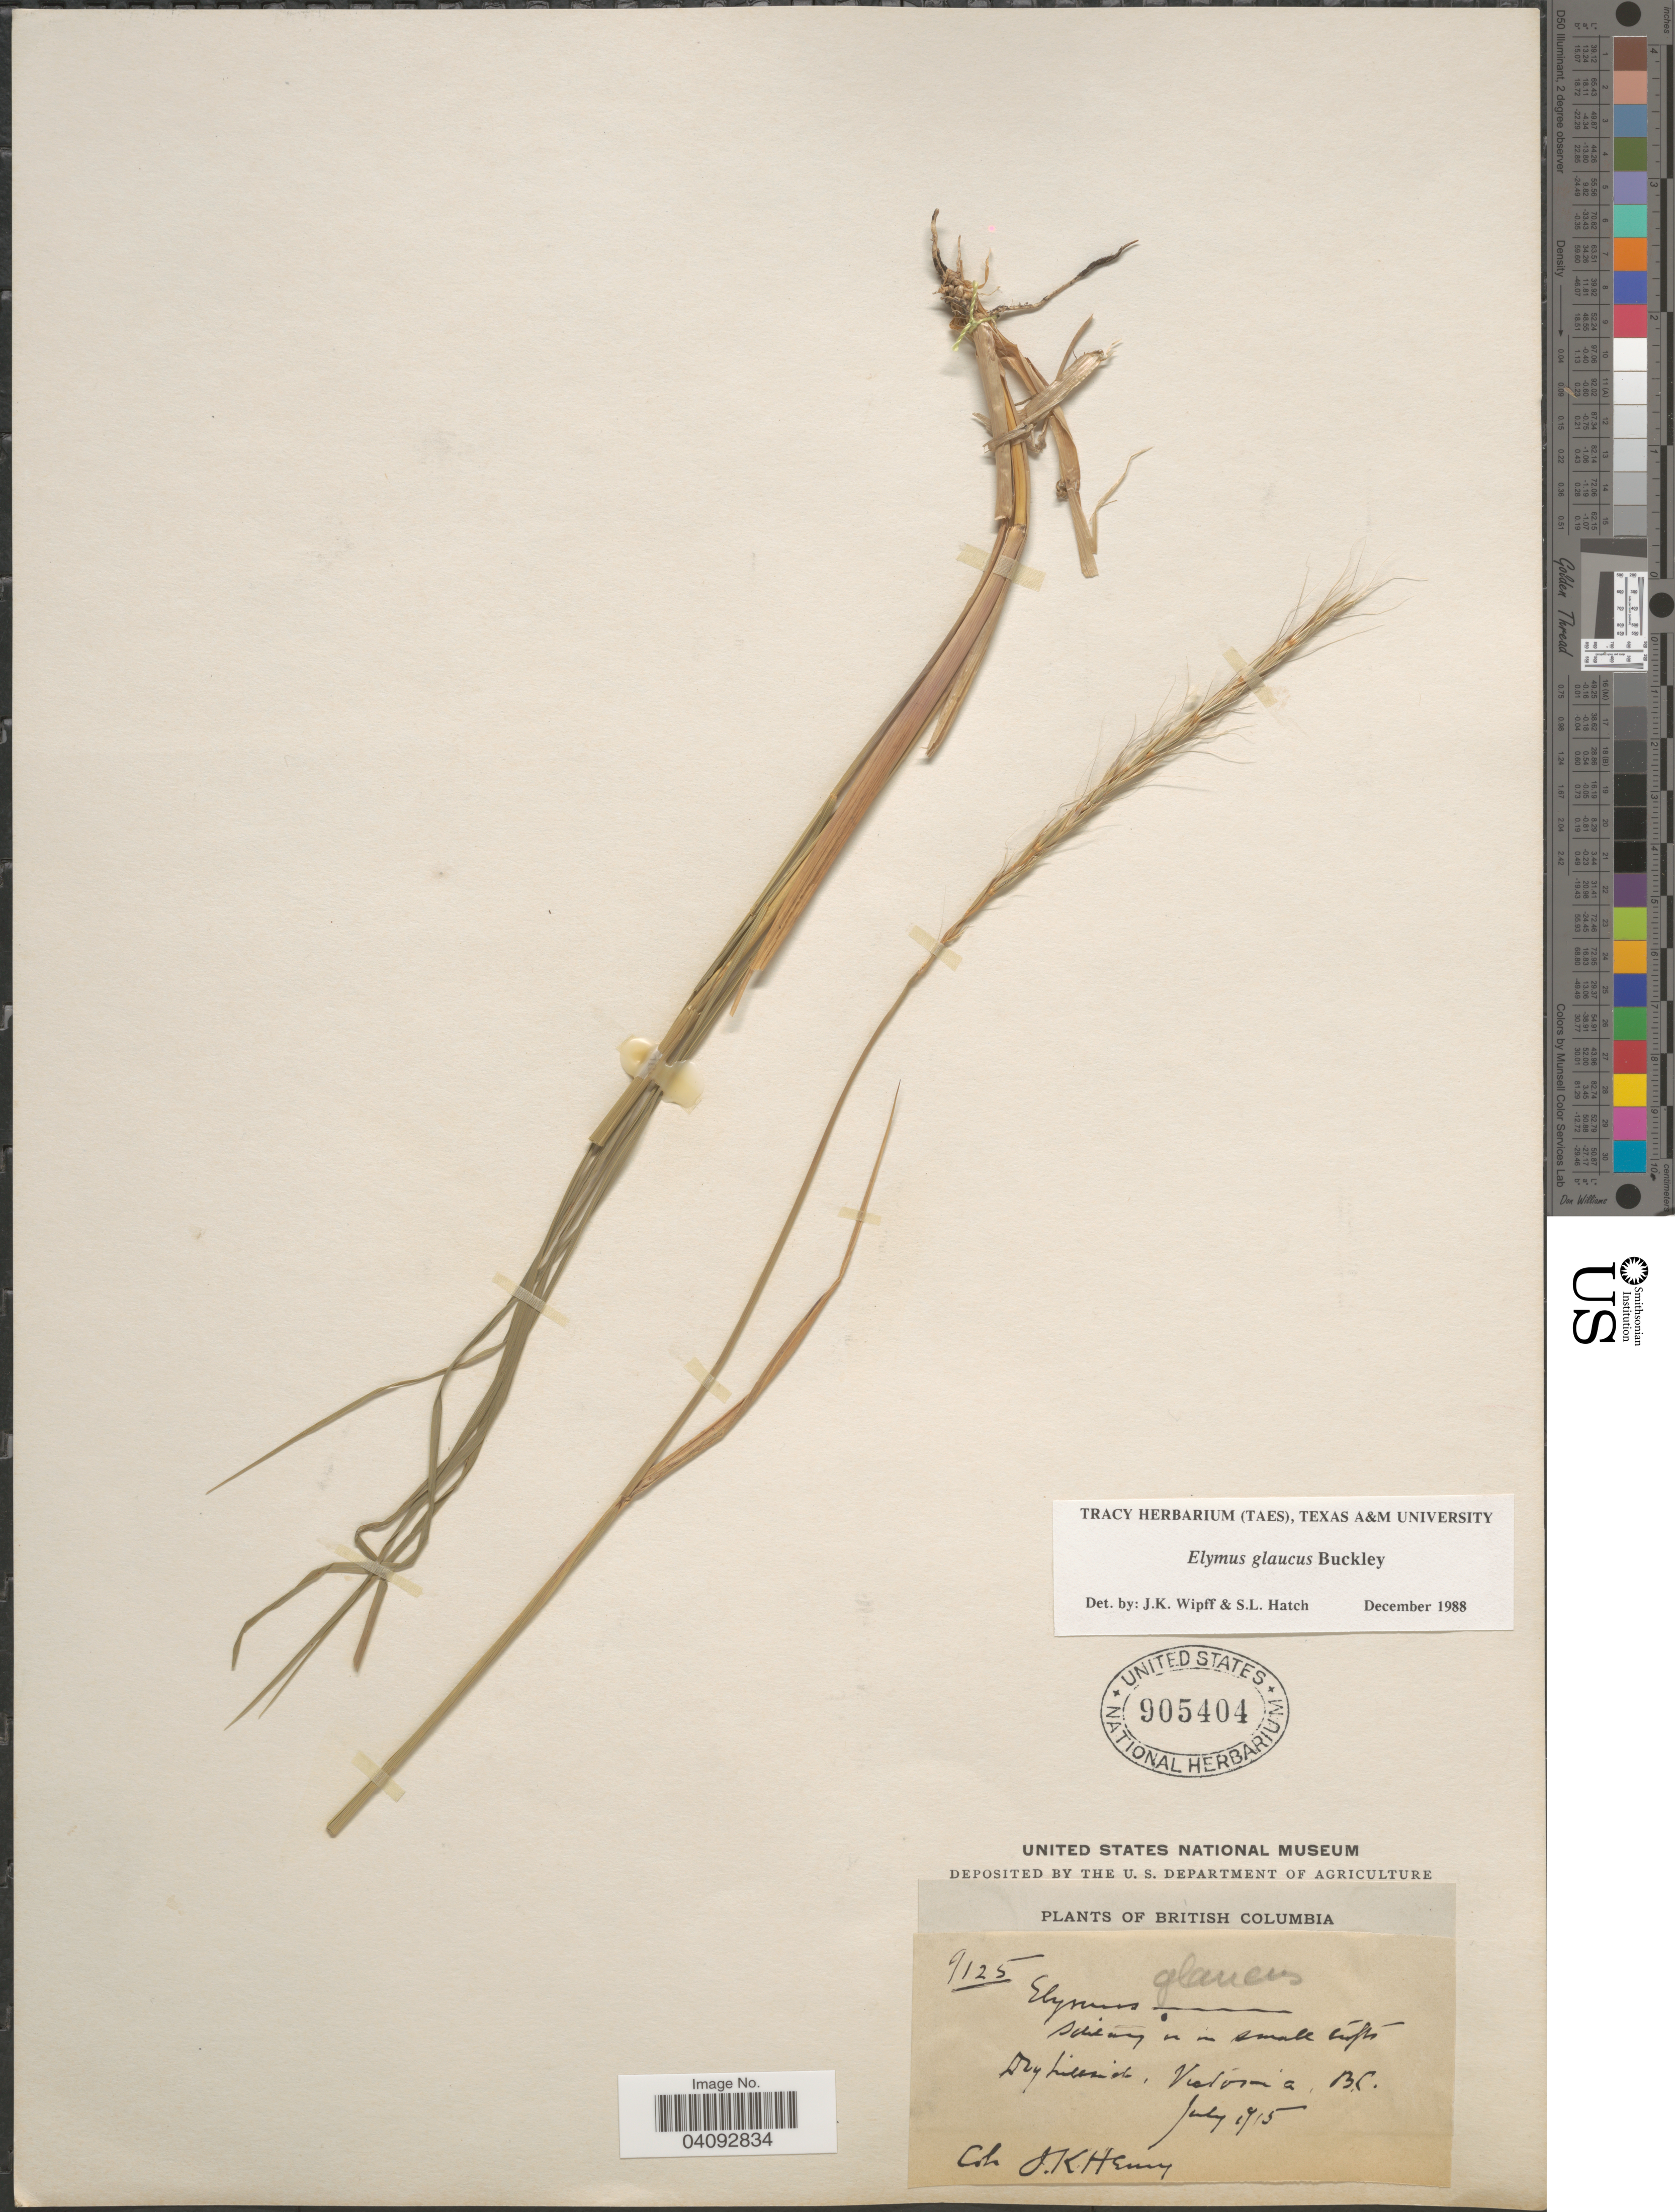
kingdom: Plantae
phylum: Tracheophyta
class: Liliopsida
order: Poales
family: Poaceae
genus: Elymus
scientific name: Elymus glaucus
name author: Buckley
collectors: J. K. Henry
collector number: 9125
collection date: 1915-07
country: Canada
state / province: British Columbia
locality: Dry hillside, Victoria.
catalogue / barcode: US 905404